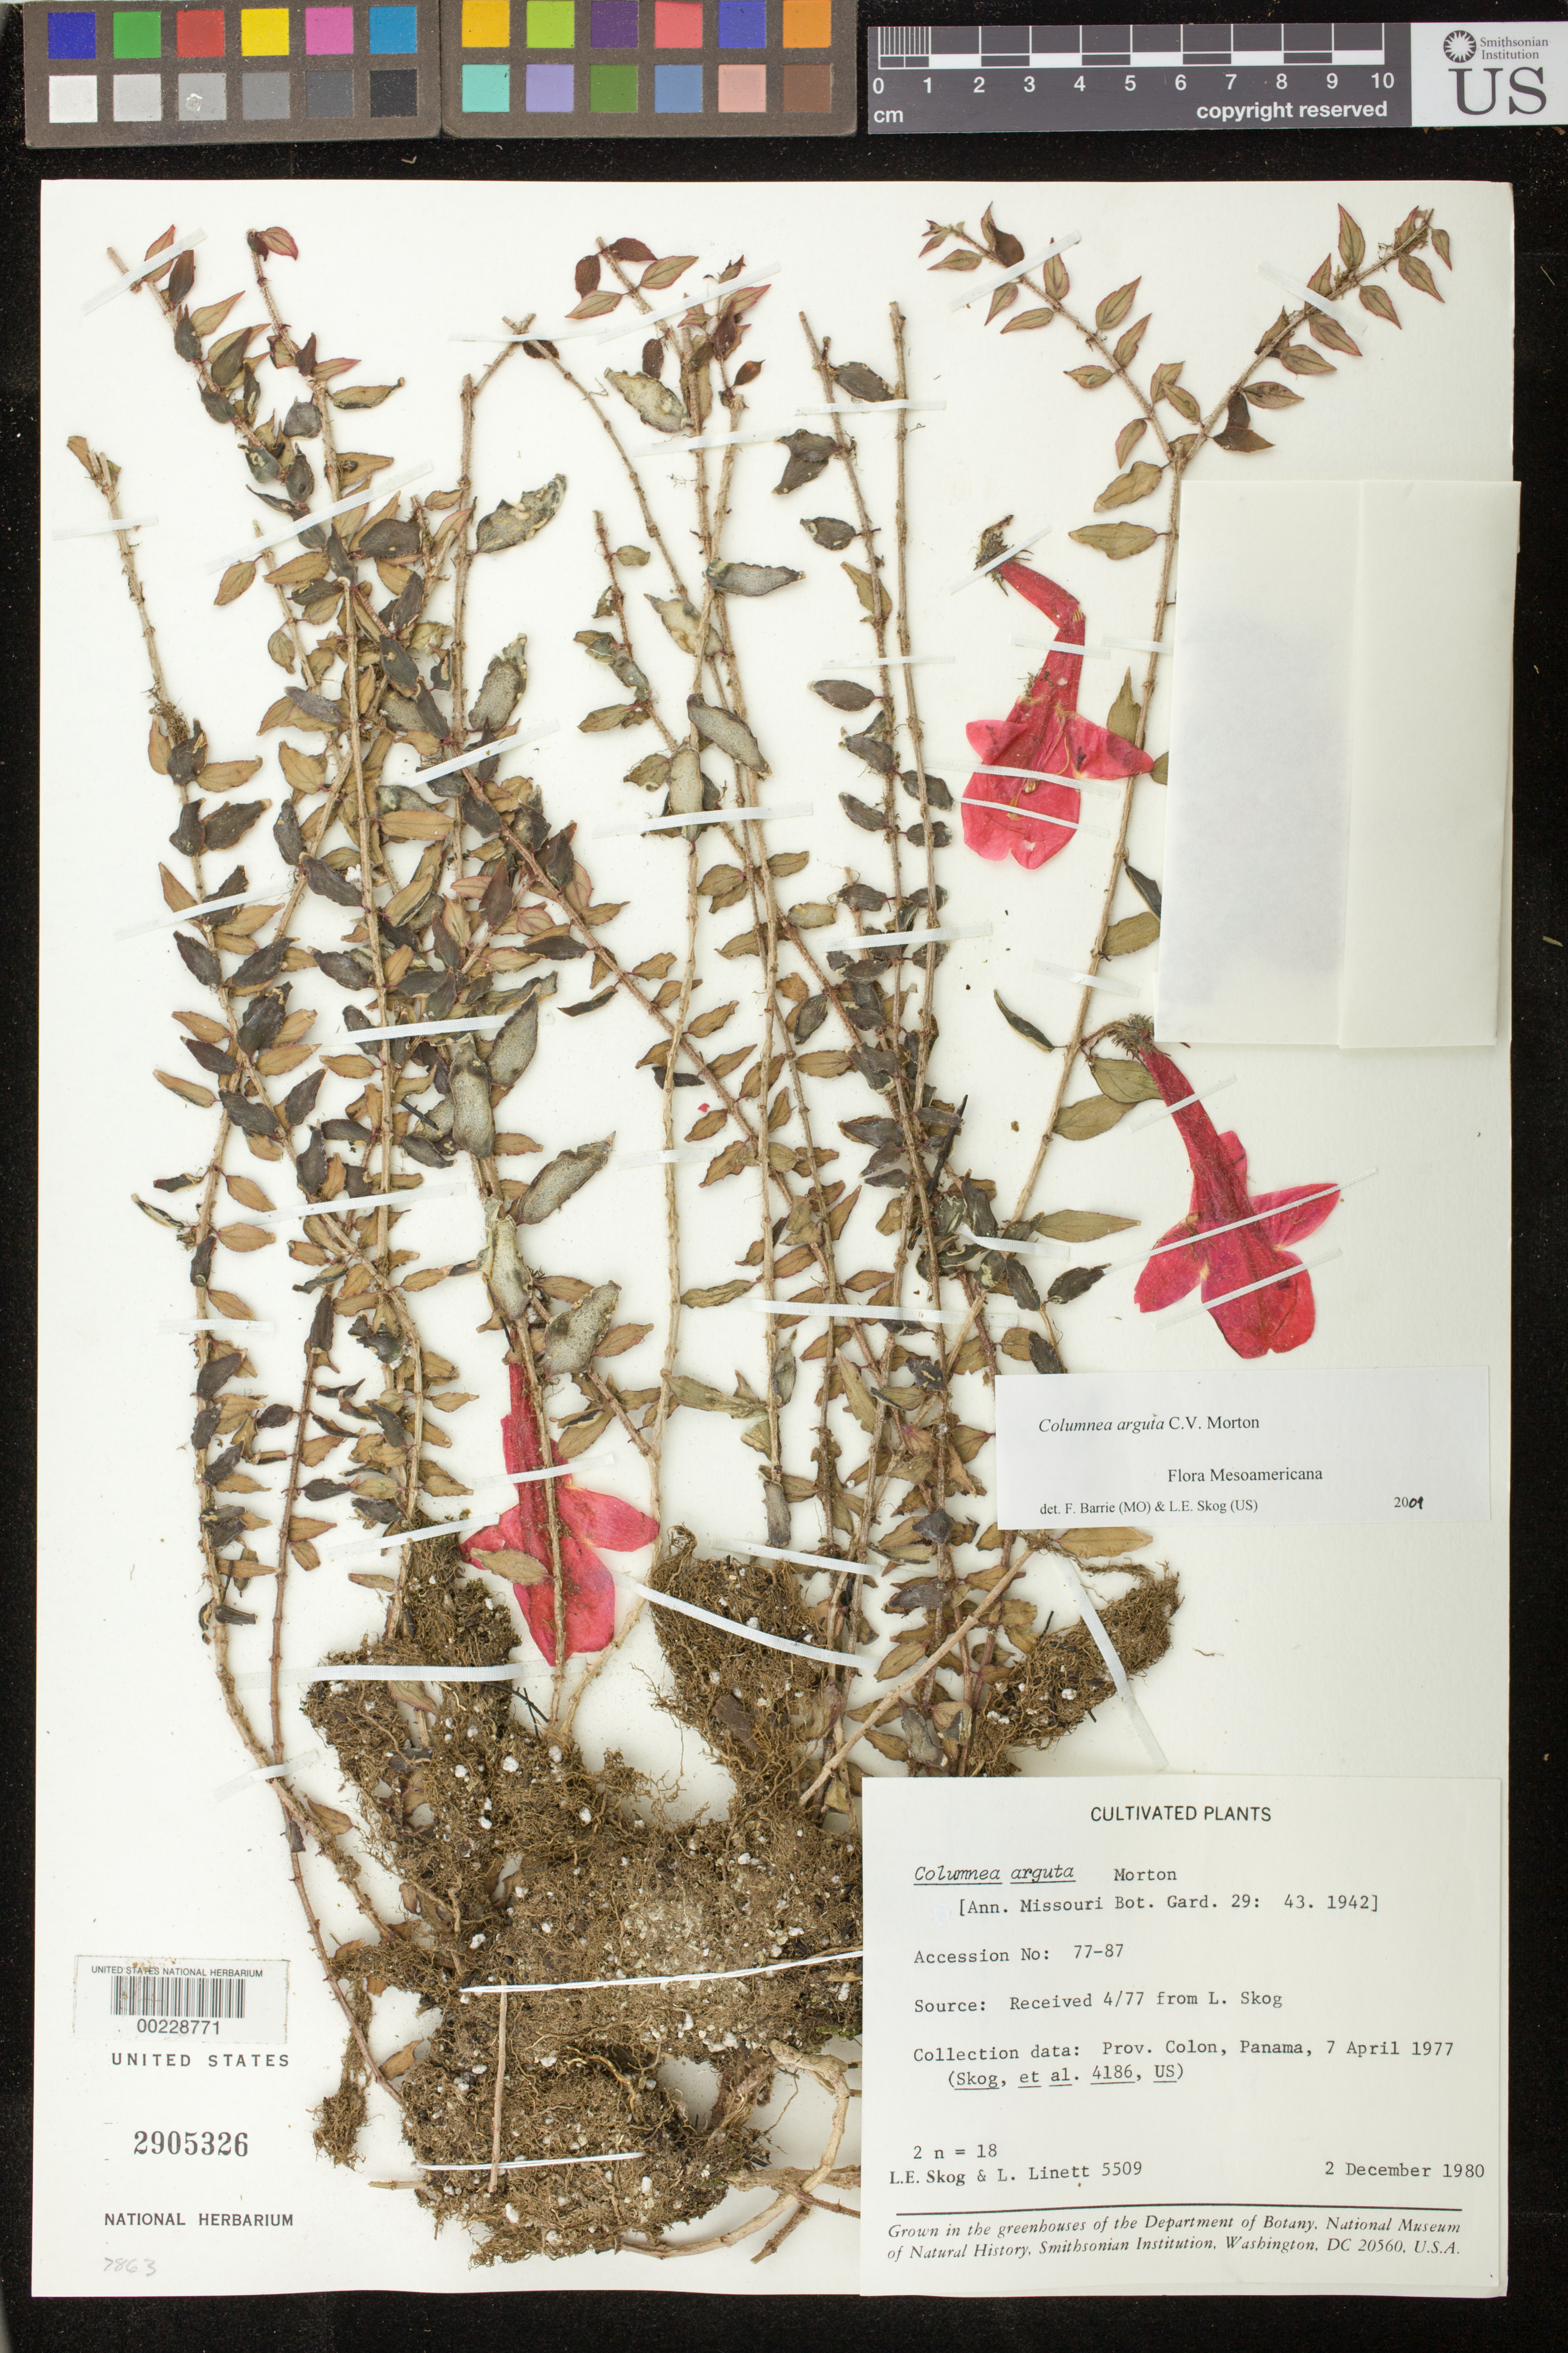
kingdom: Plantae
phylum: Tracheophyta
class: Magnoliopsida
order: Lamiales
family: Gesneriaceae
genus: Columnea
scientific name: Columnea arguta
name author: C.V. Morton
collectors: L. E. Skog & L. Linett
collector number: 5509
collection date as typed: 02 Dec 1980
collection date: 1980-12-02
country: Panama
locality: Panama: Colón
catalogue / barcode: US 2905326